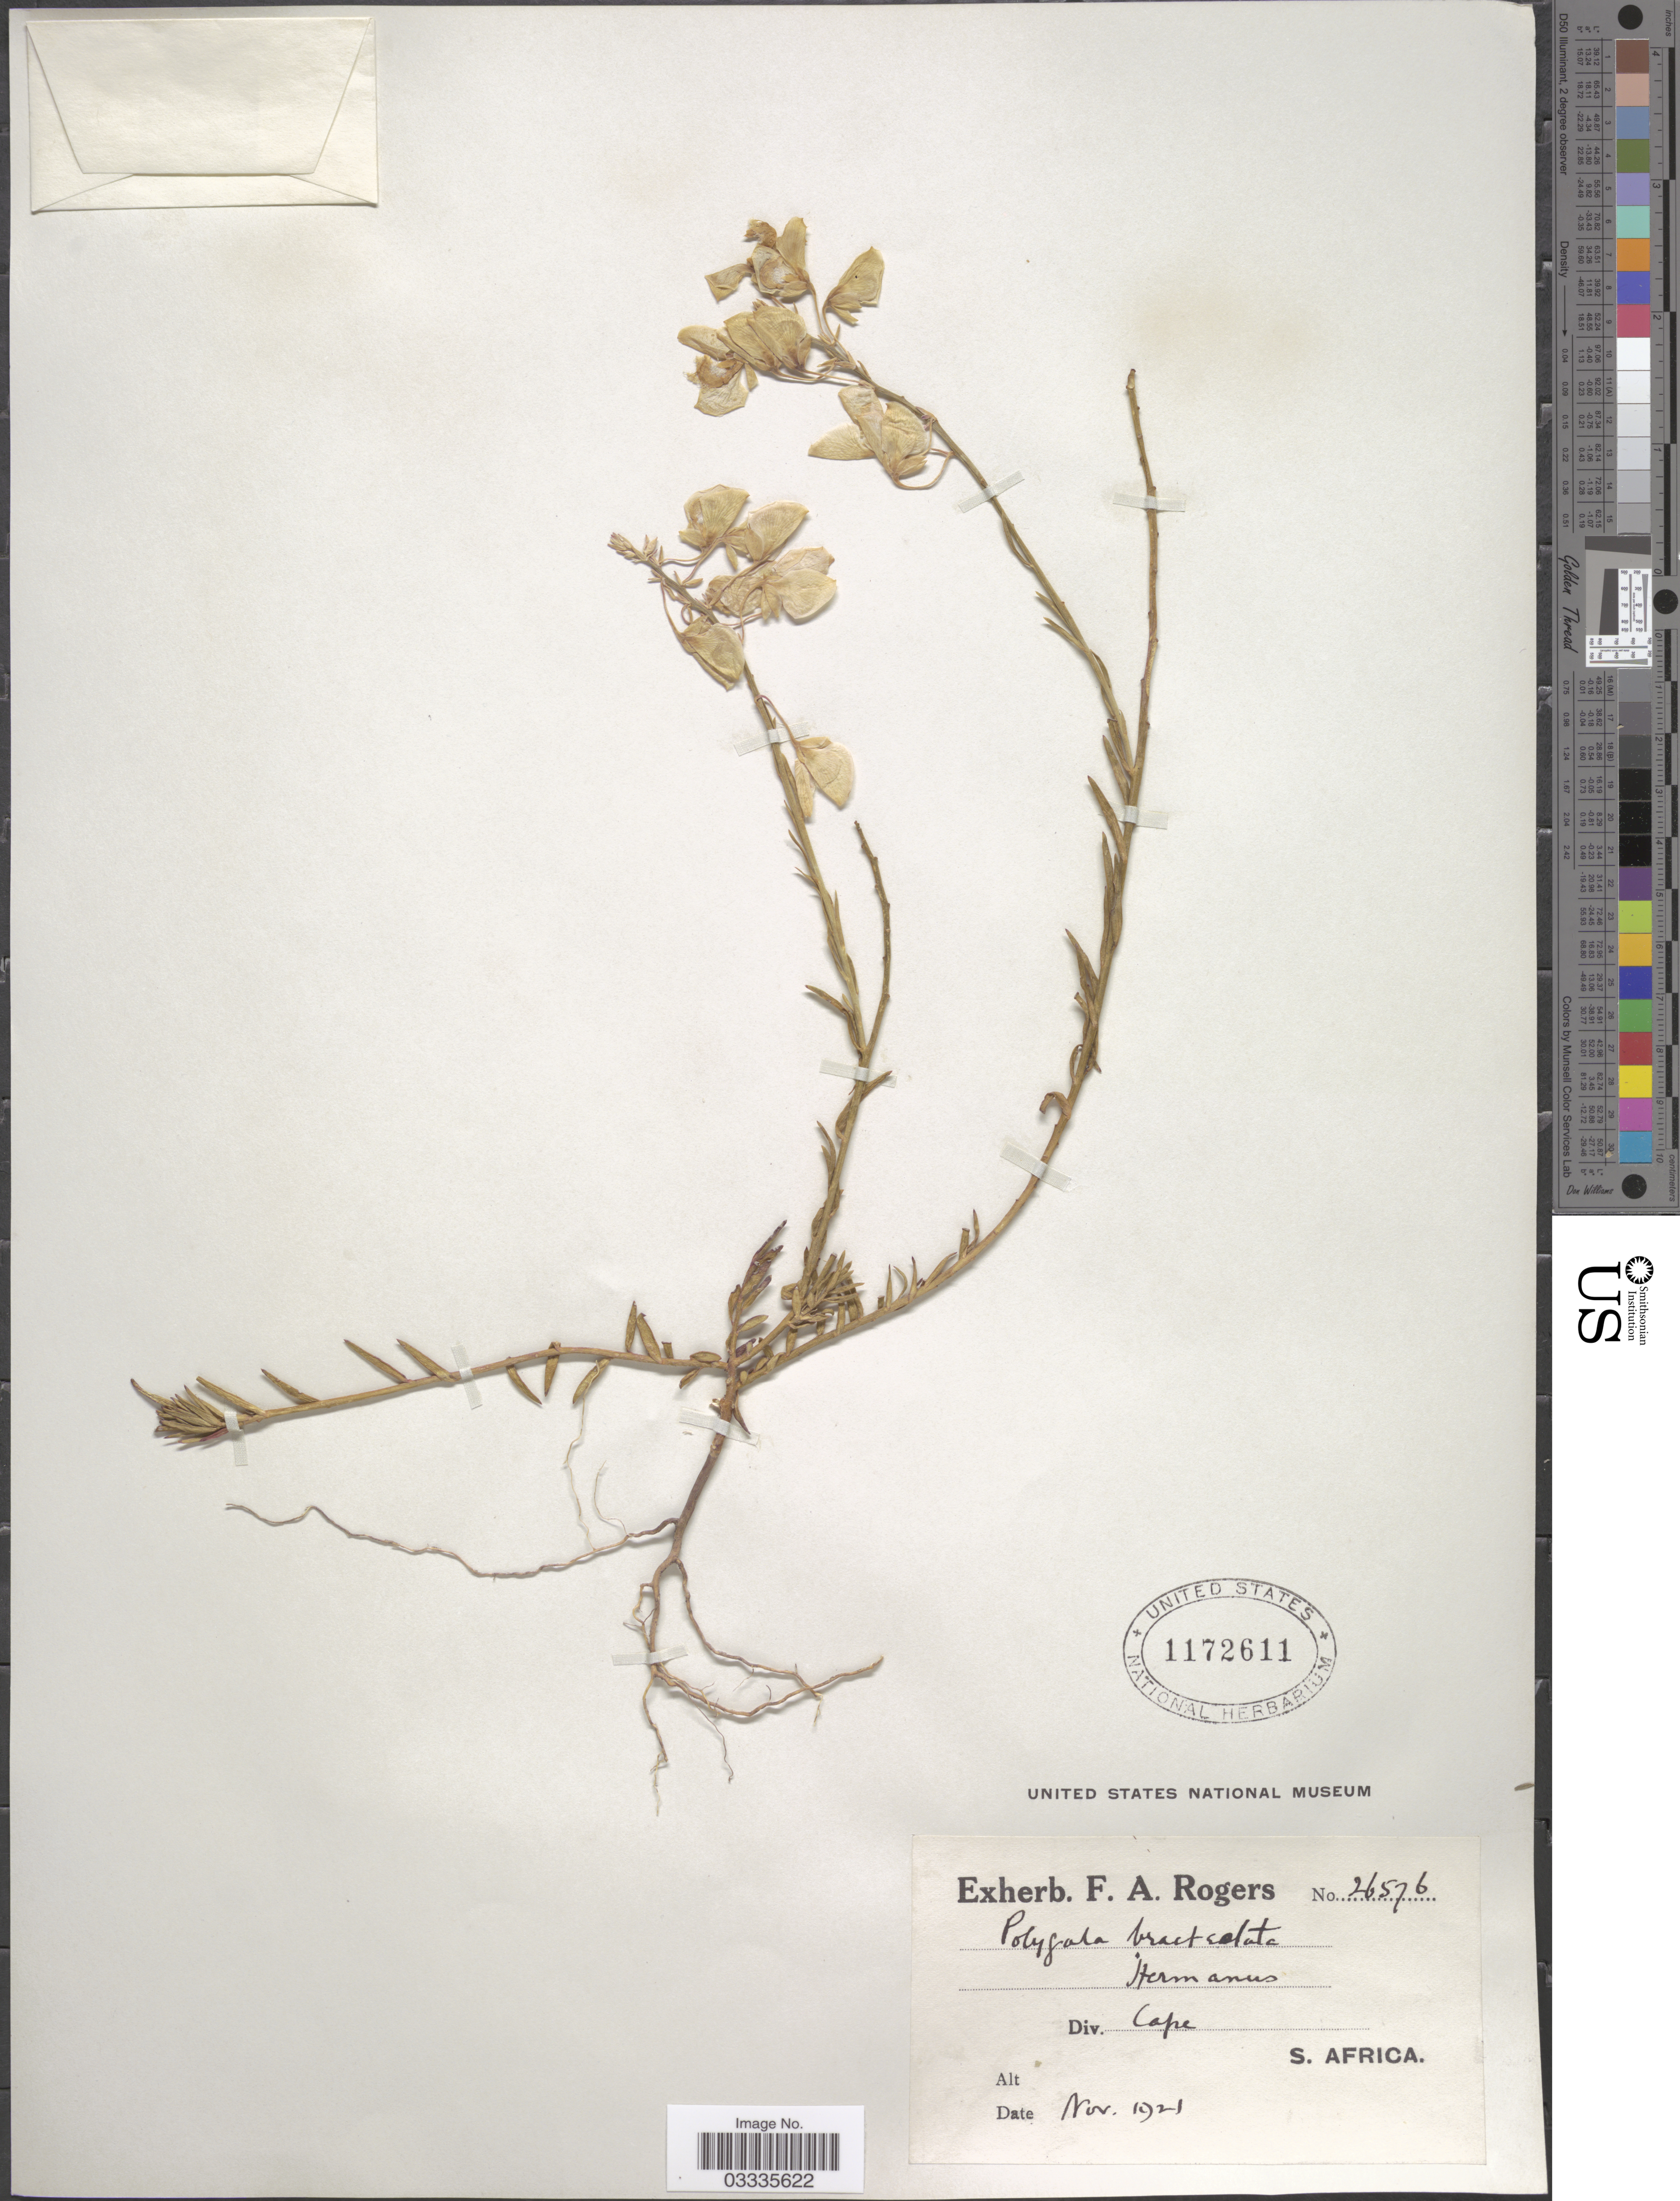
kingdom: Plantae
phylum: Tracheophyta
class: Magnoliopsida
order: Fabales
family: Polygalaceae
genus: Polygala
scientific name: Polygala bracteolata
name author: L.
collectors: ex herb. F. A. Rogers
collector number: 26576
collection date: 1921-11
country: South Africa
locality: Div. Cape. S. Africa.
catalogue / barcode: US 1172611